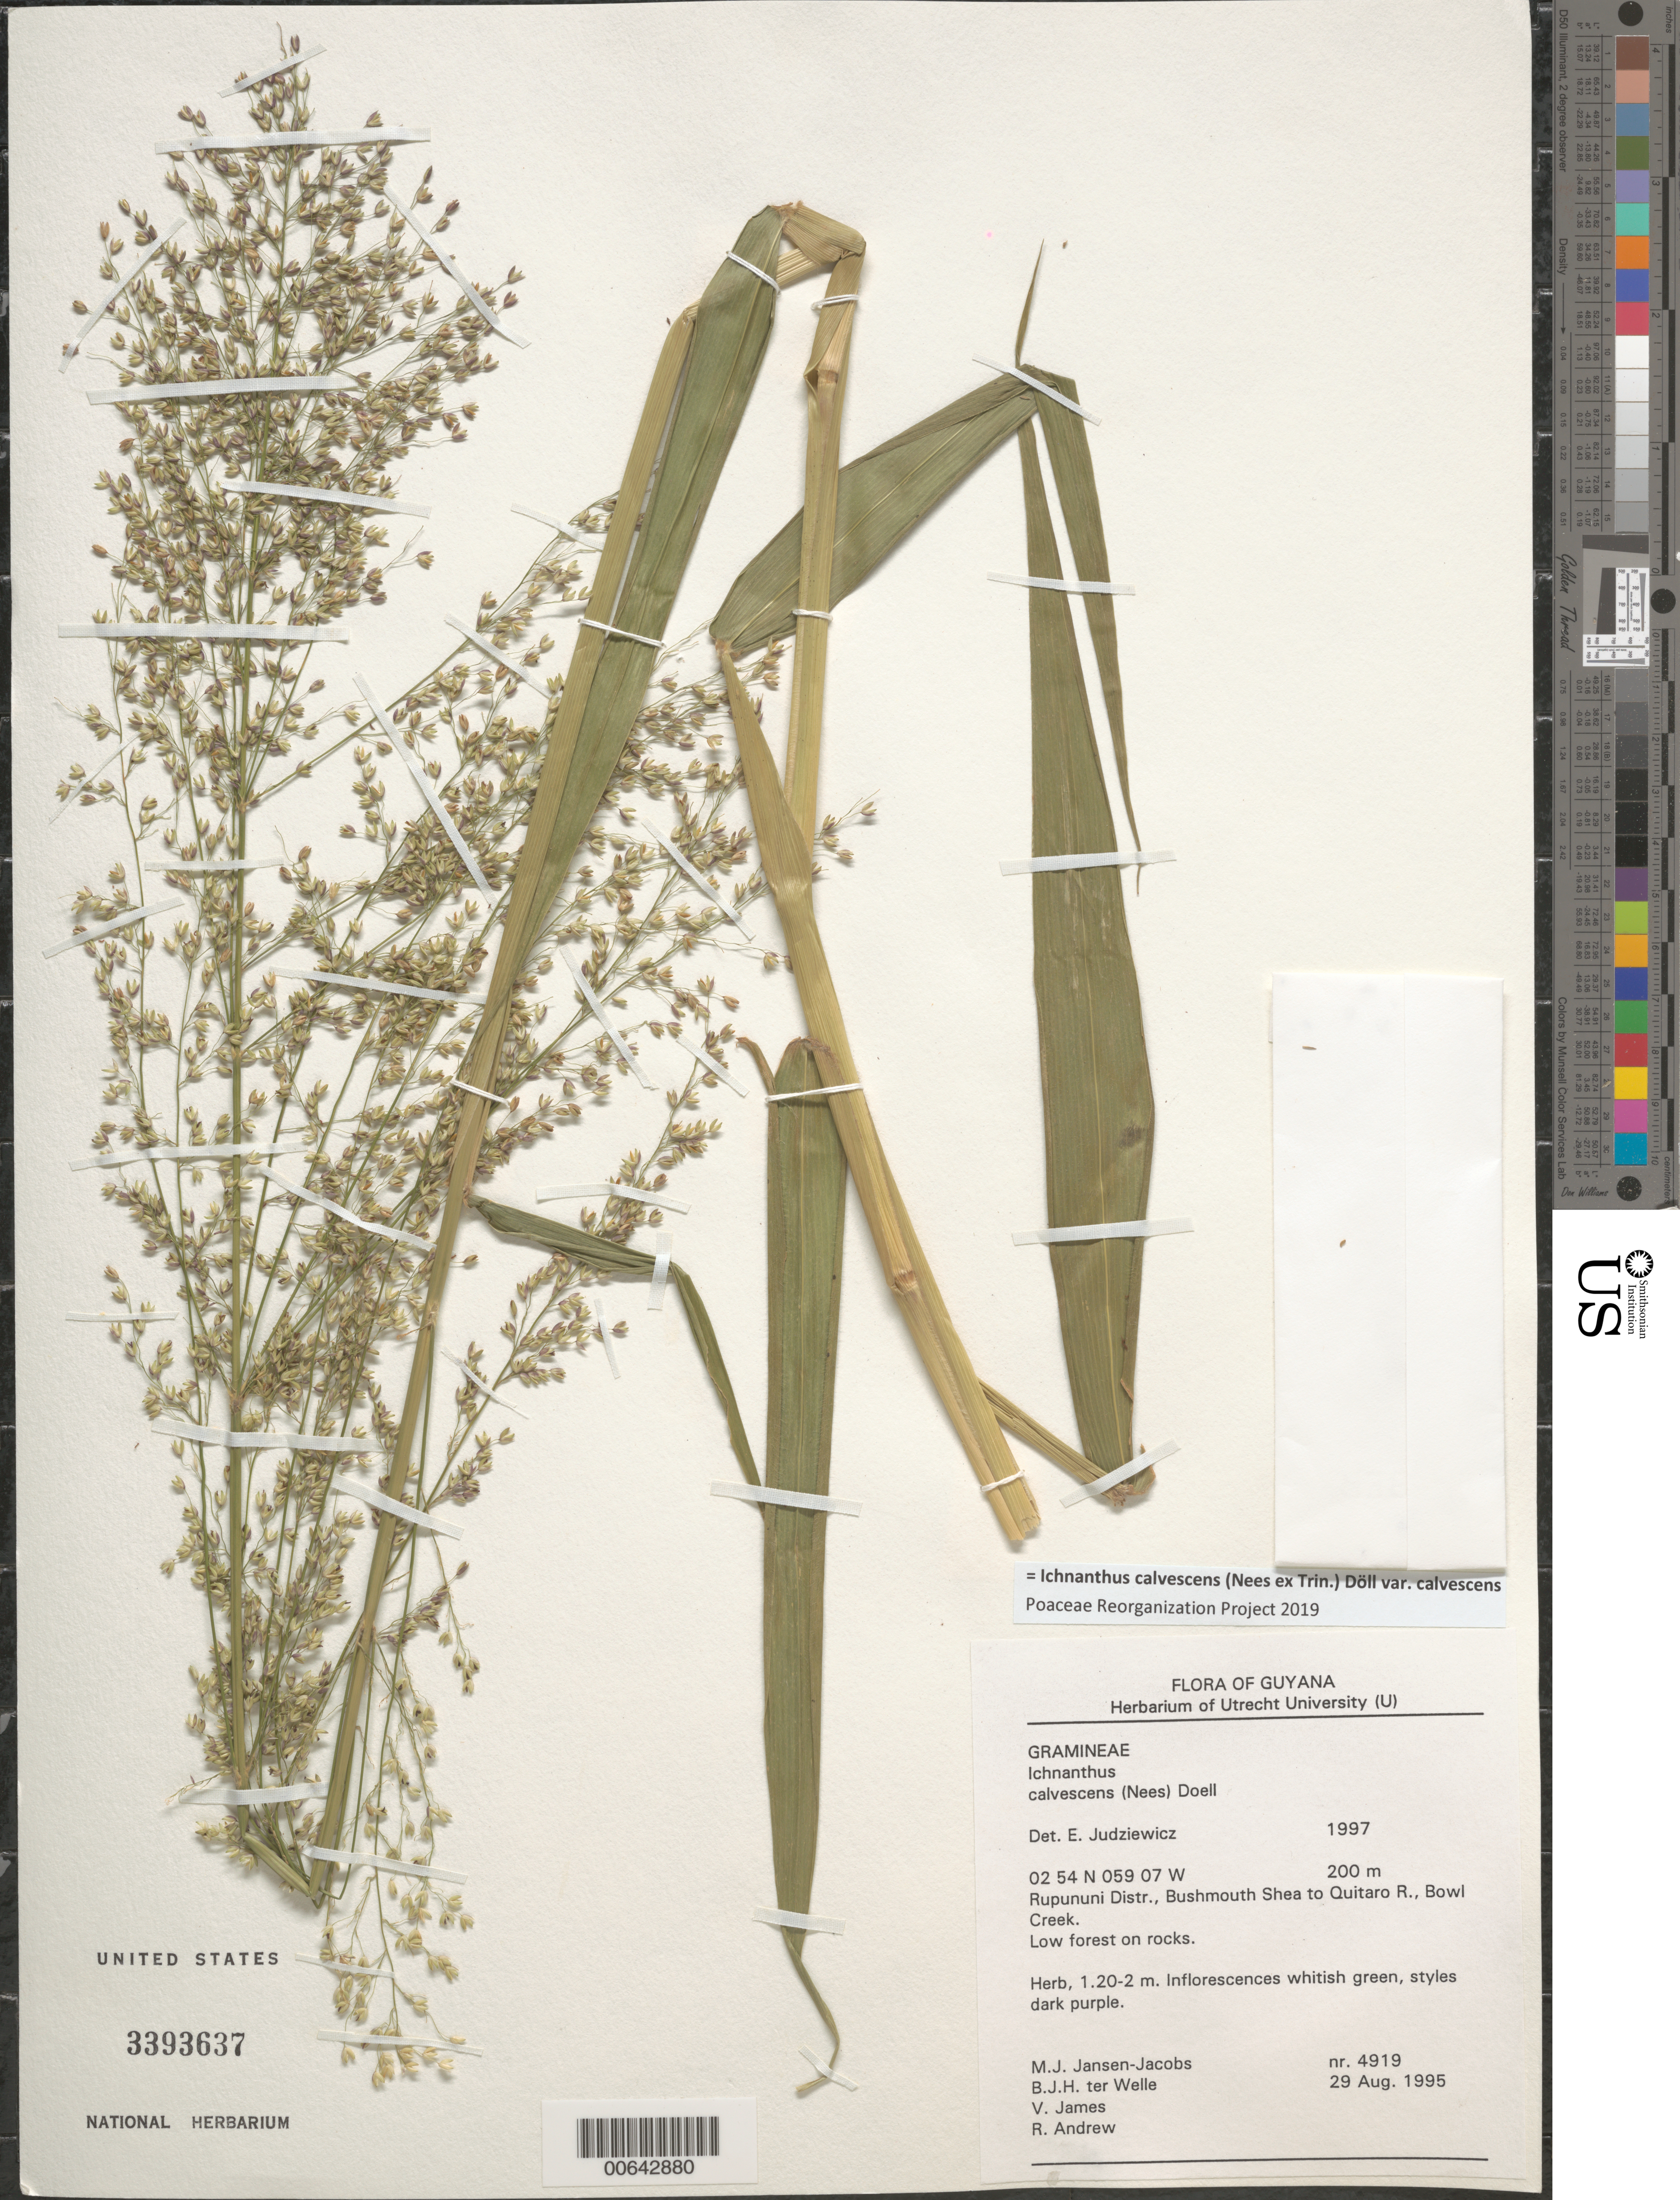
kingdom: Plantae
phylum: Tracheophyta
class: Liliopsida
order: Poales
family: Poaceae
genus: Ichnanthus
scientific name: Ichnanthus calvescens var. calvescens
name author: (Nees ex Trin.) Döll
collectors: M. J. Jansen-Jacobs, B. Welle, V. James & R. Andrew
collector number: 4919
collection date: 1995-08-29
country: Guyana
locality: Rupununi Distr., Bushmouth Shea to Quitaro R., Bowl Creek. Low forest on rocks.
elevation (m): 200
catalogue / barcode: US 3393637